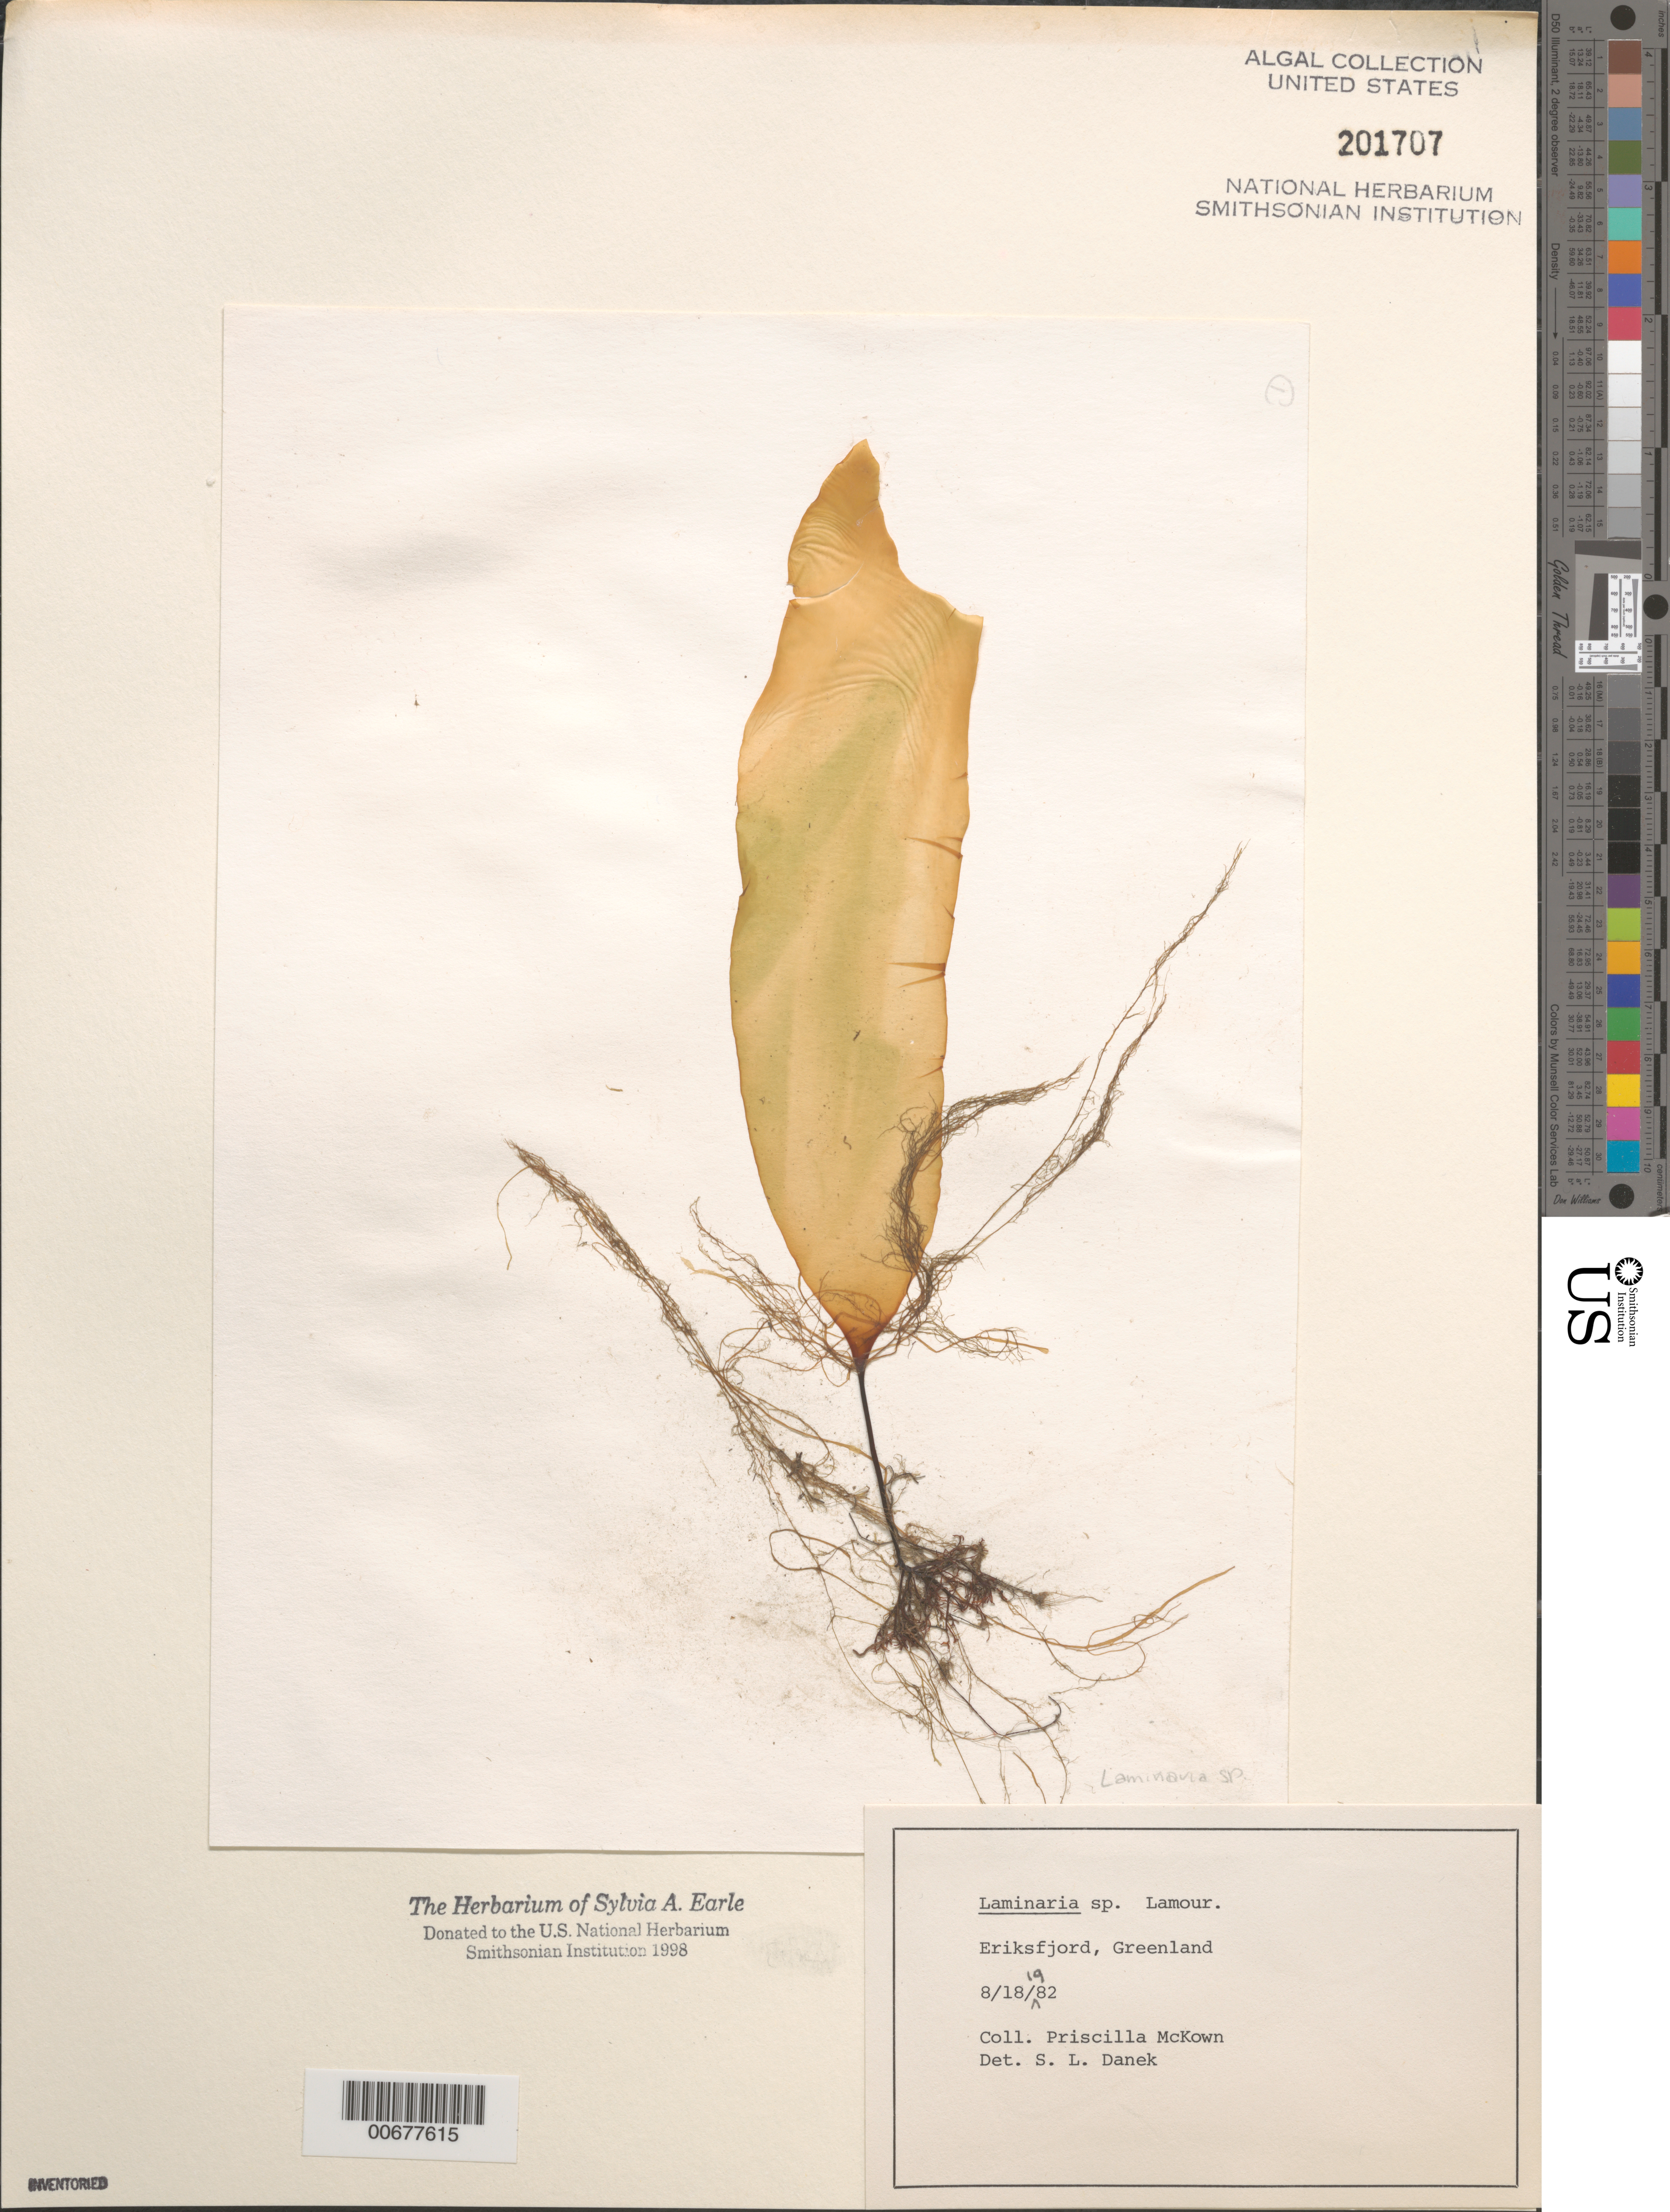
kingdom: Chromista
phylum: Ochrophyta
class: Phaeophyceae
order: Laminariales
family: Laminariaceae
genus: Laminaria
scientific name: Laminaria sp.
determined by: Danek, S. L.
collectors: P. McKown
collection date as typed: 18 Aug 1982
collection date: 1982-08-18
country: Greenland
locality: Eriksfjord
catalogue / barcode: US 201707